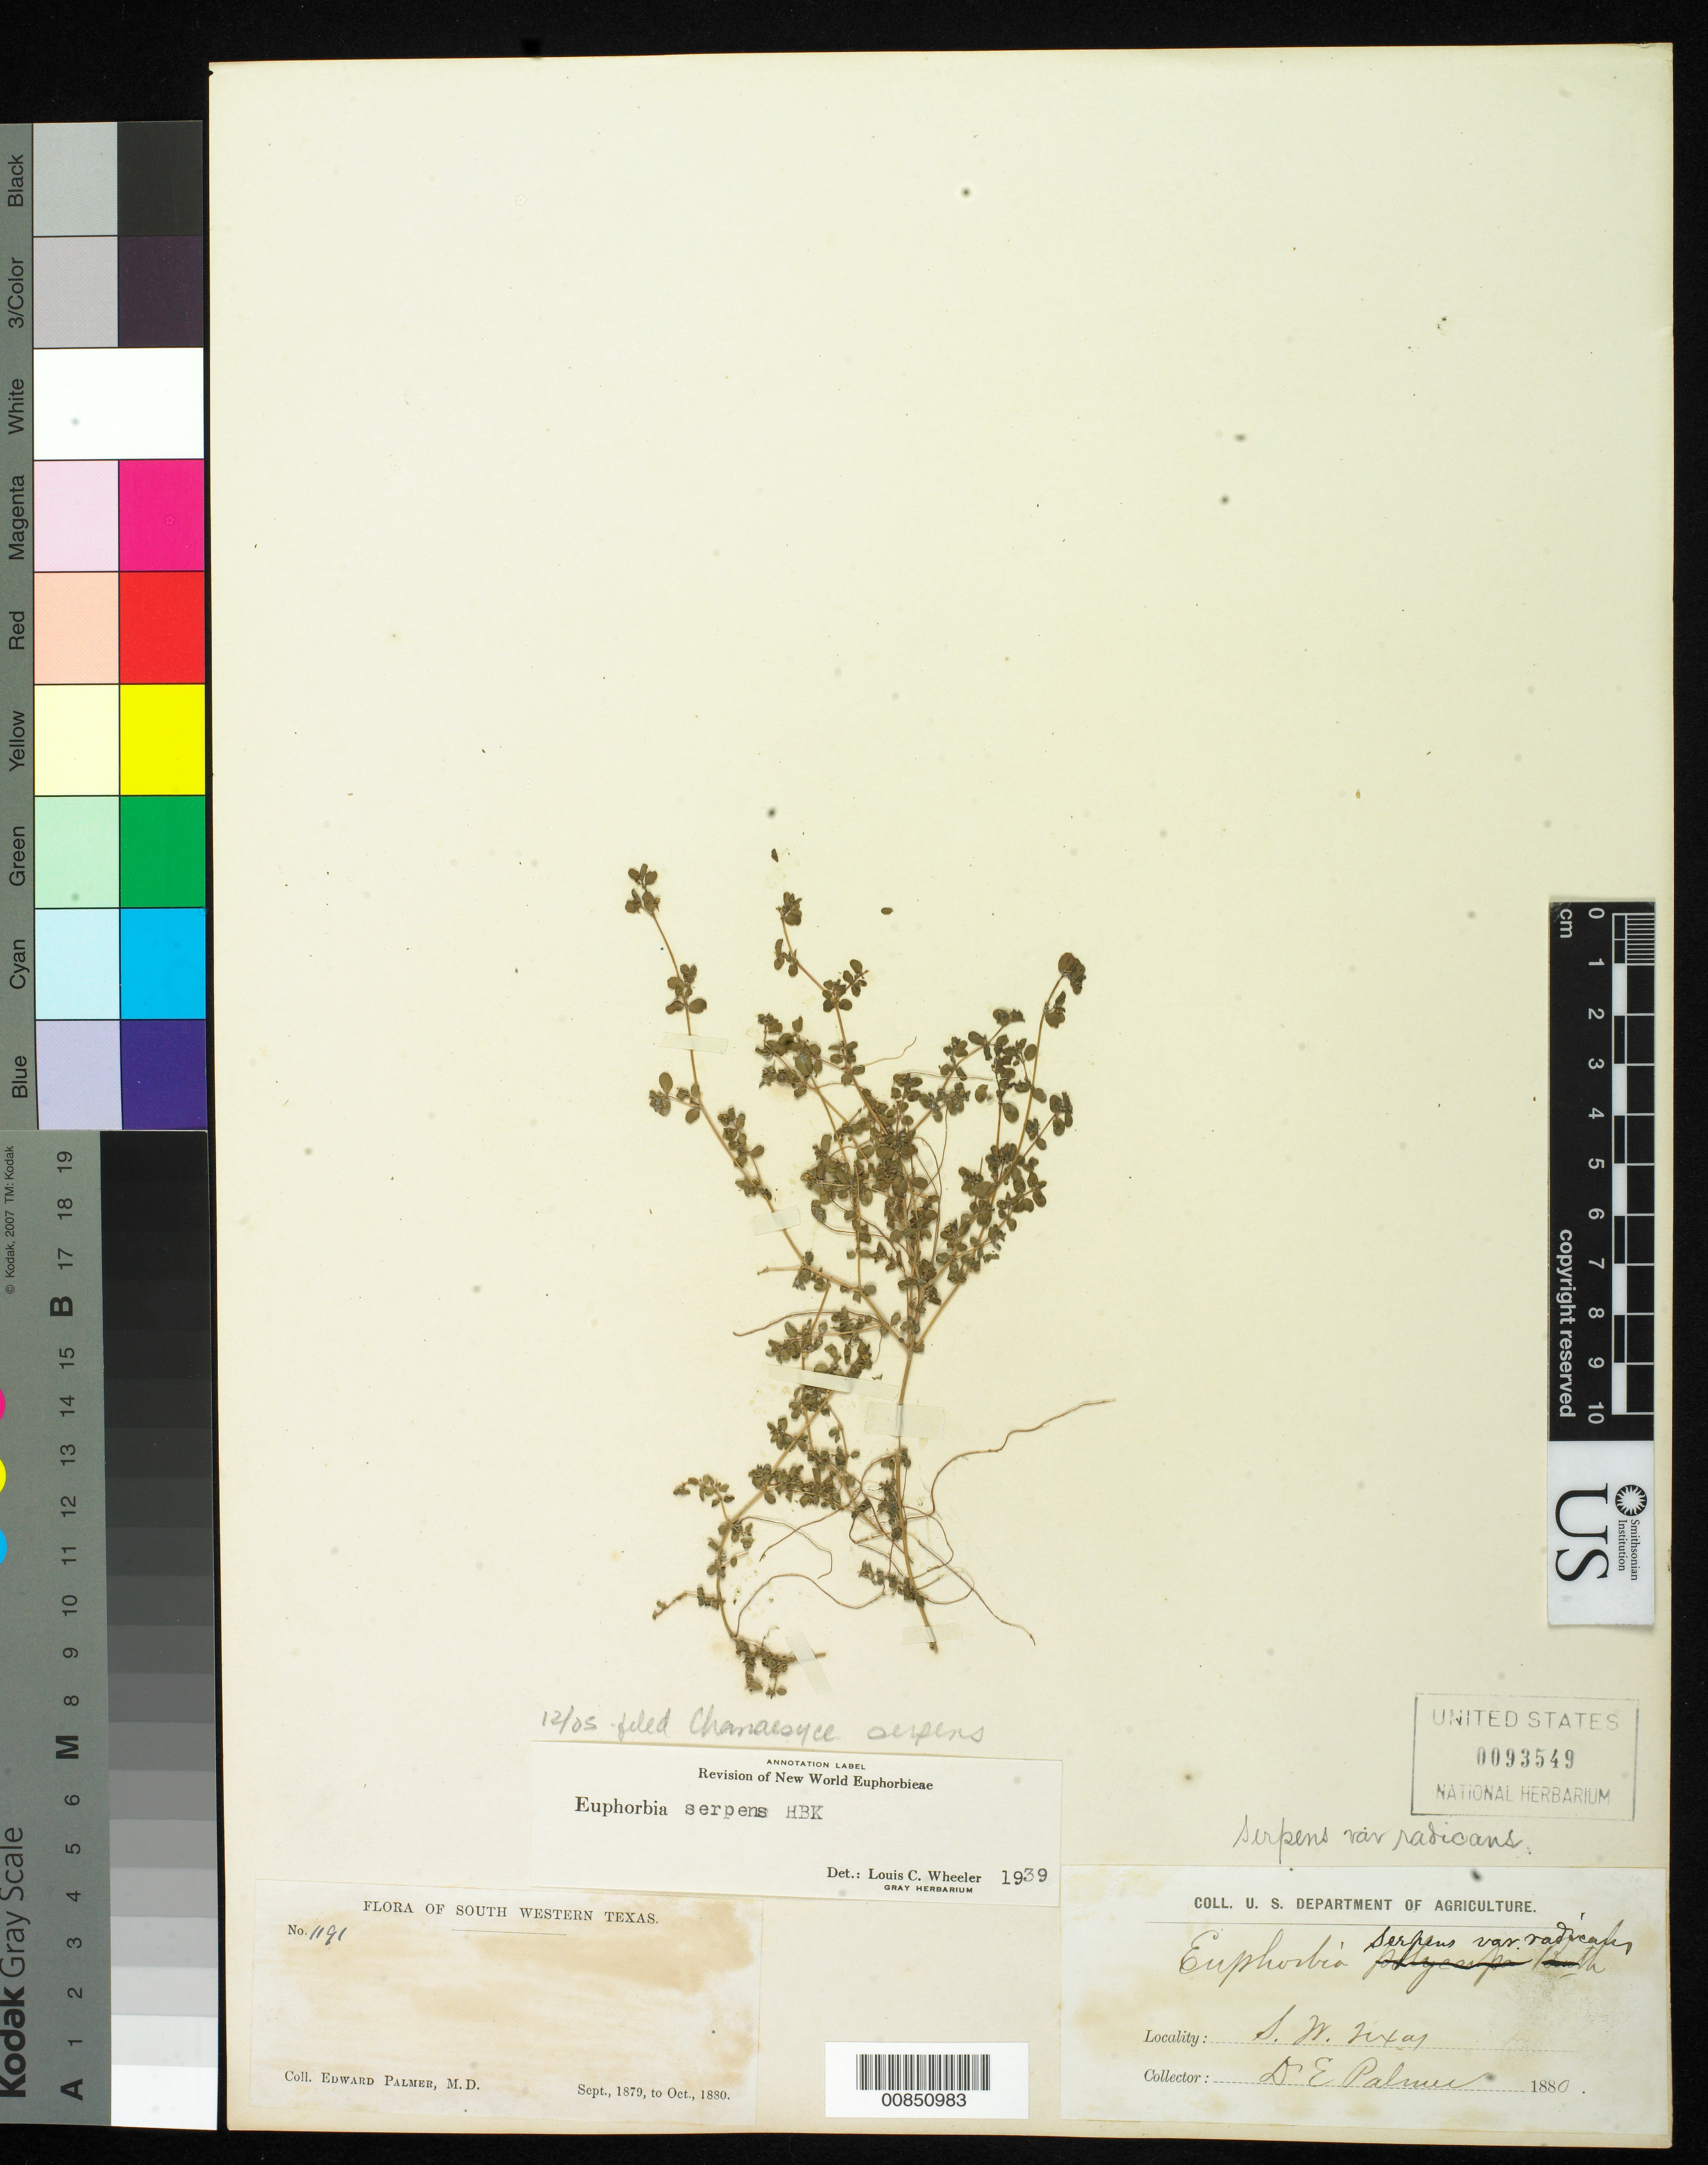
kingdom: Plantae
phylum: Tracheophyta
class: Magnoliopsida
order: Malpighiales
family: Euphorbiaceae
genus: Euphorbia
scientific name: Euphorbia serpens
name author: Kunth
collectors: E. Palmer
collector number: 1191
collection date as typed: Sep 1879 to -- Oct 1880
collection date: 1879-09/1880-10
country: United States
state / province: Texas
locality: South Western Texas.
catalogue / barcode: US 93549